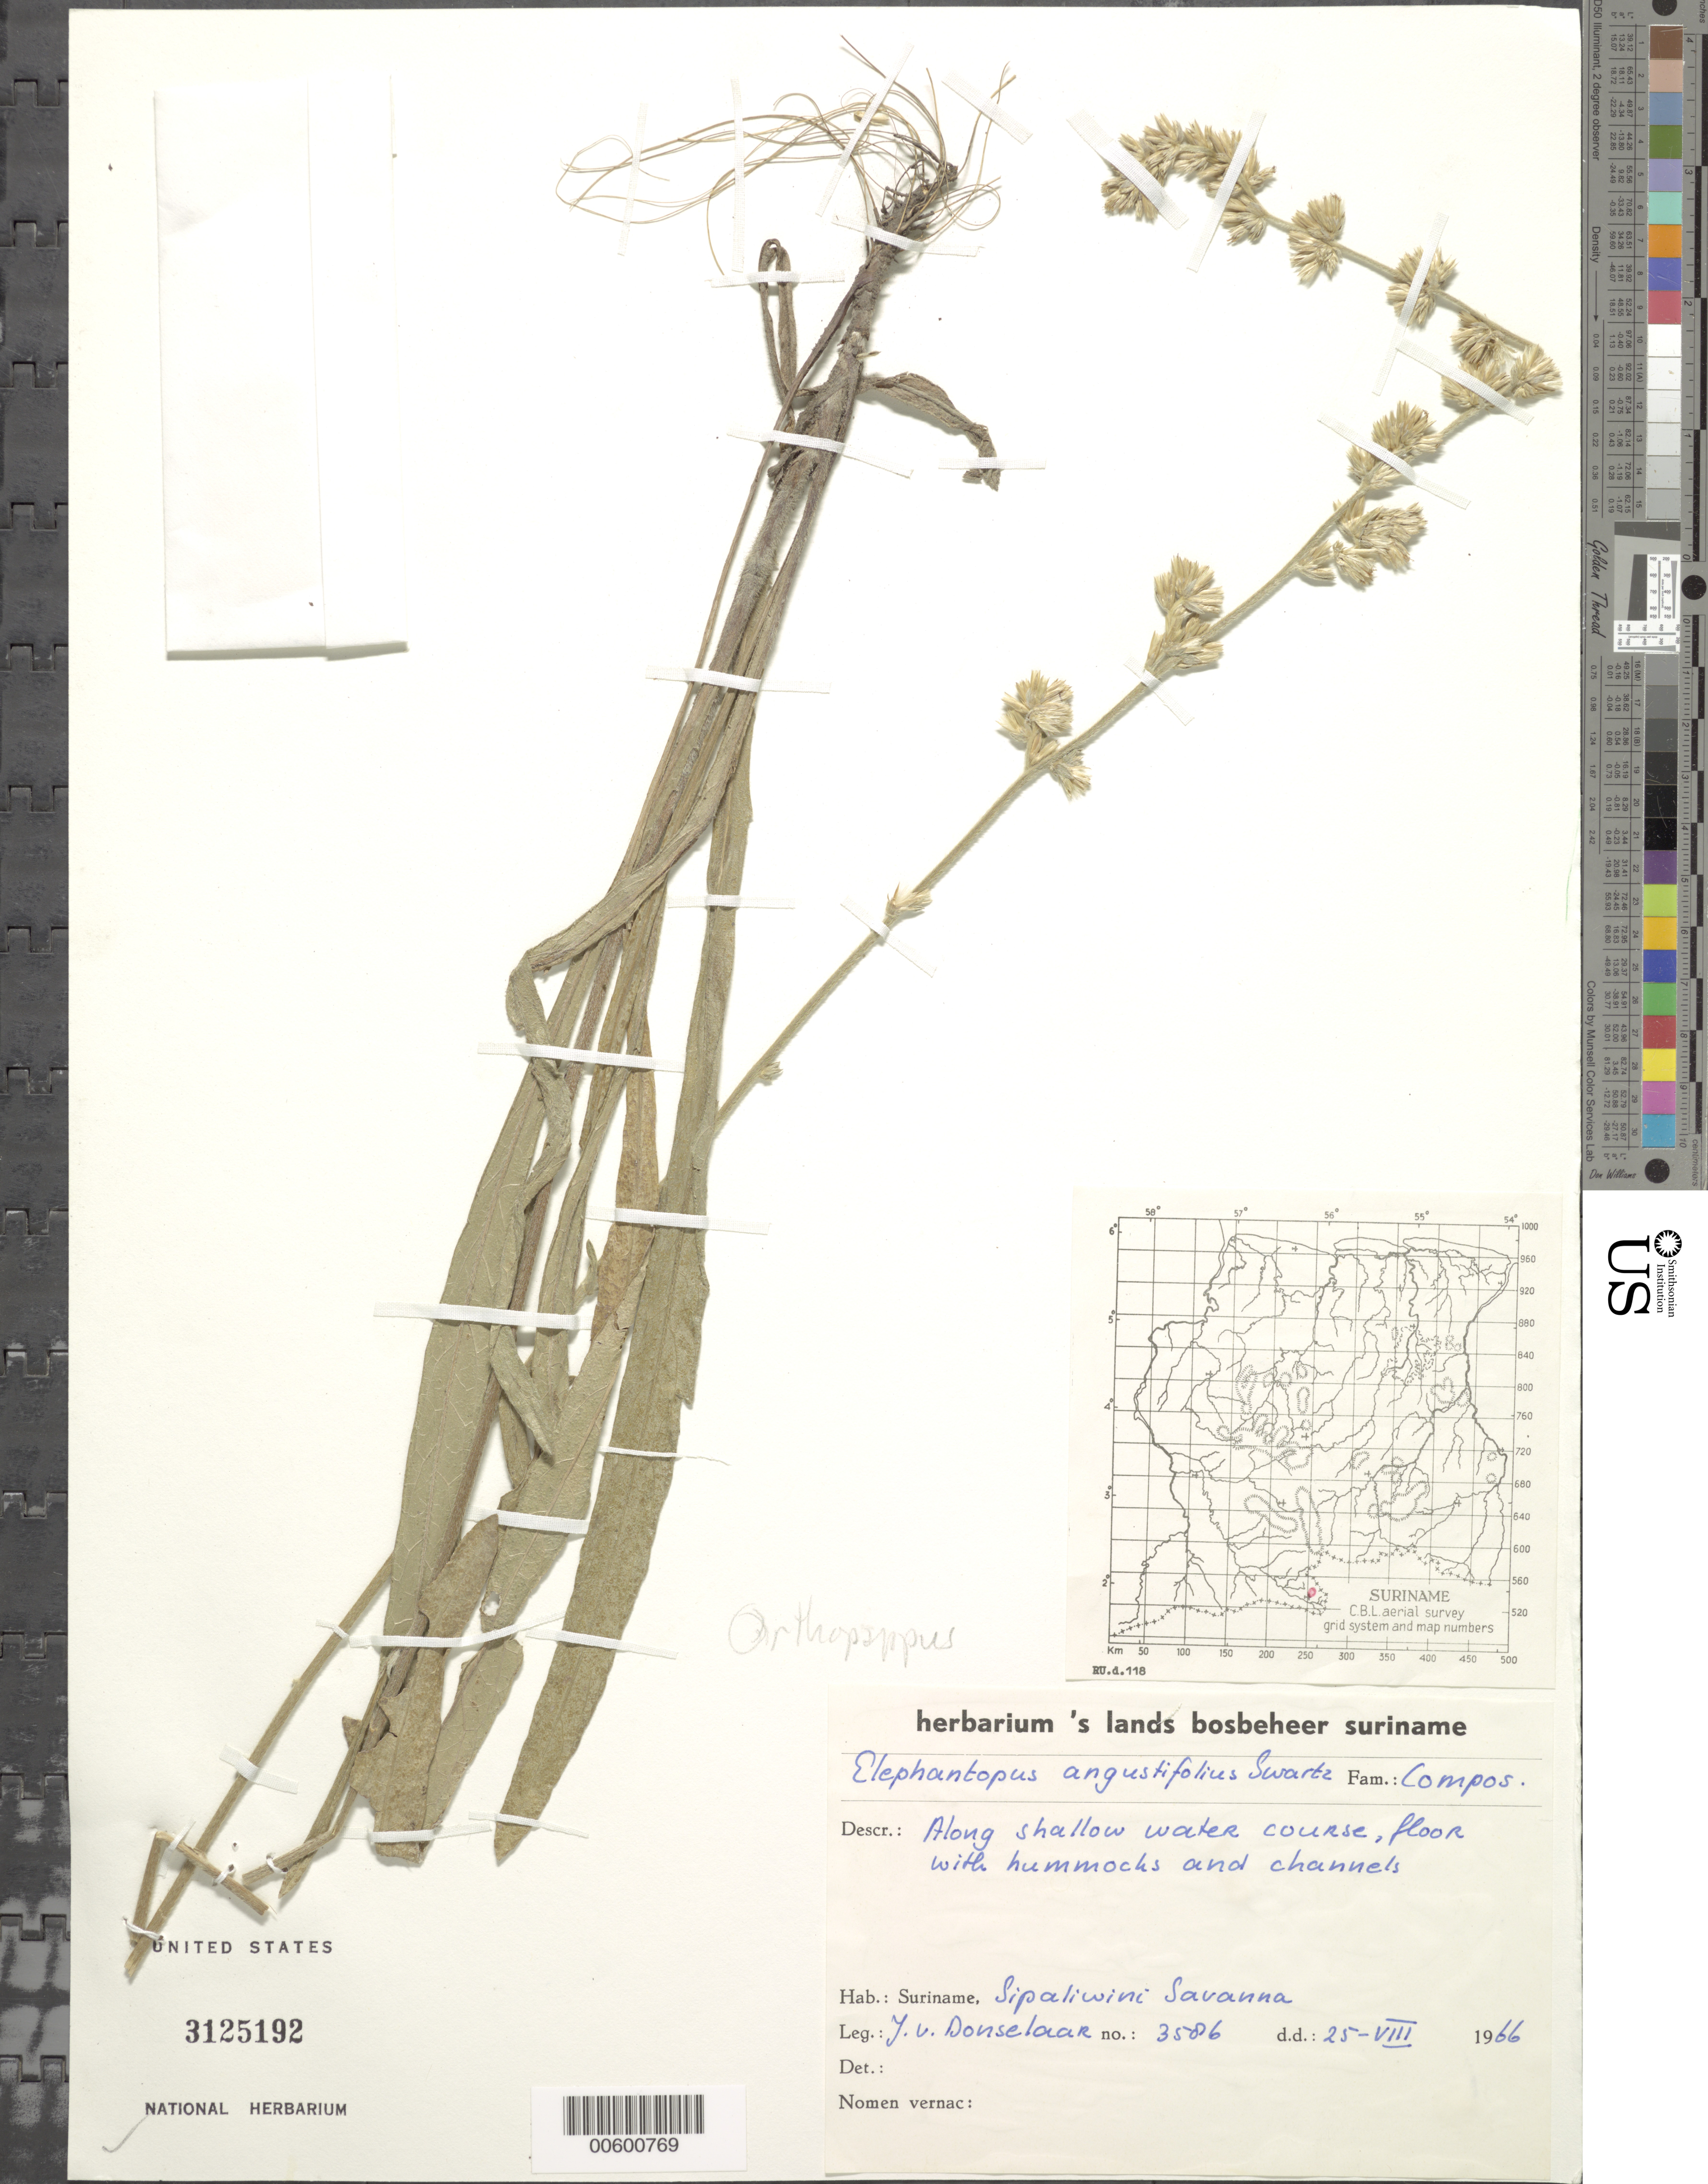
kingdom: Plantae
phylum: Tracheophyta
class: Magnoliopsida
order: Asterales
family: Asteraceae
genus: Orthopappus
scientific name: Orthopappus angustifolius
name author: (Sw.) Gleason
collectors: J. Donselaar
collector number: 3506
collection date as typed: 19-Aug-66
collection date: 1966-08-19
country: Suriname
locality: Sipaliwini Savanna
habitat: Along shallow water course, floor with hummocks and channels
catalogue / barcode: US 3125192